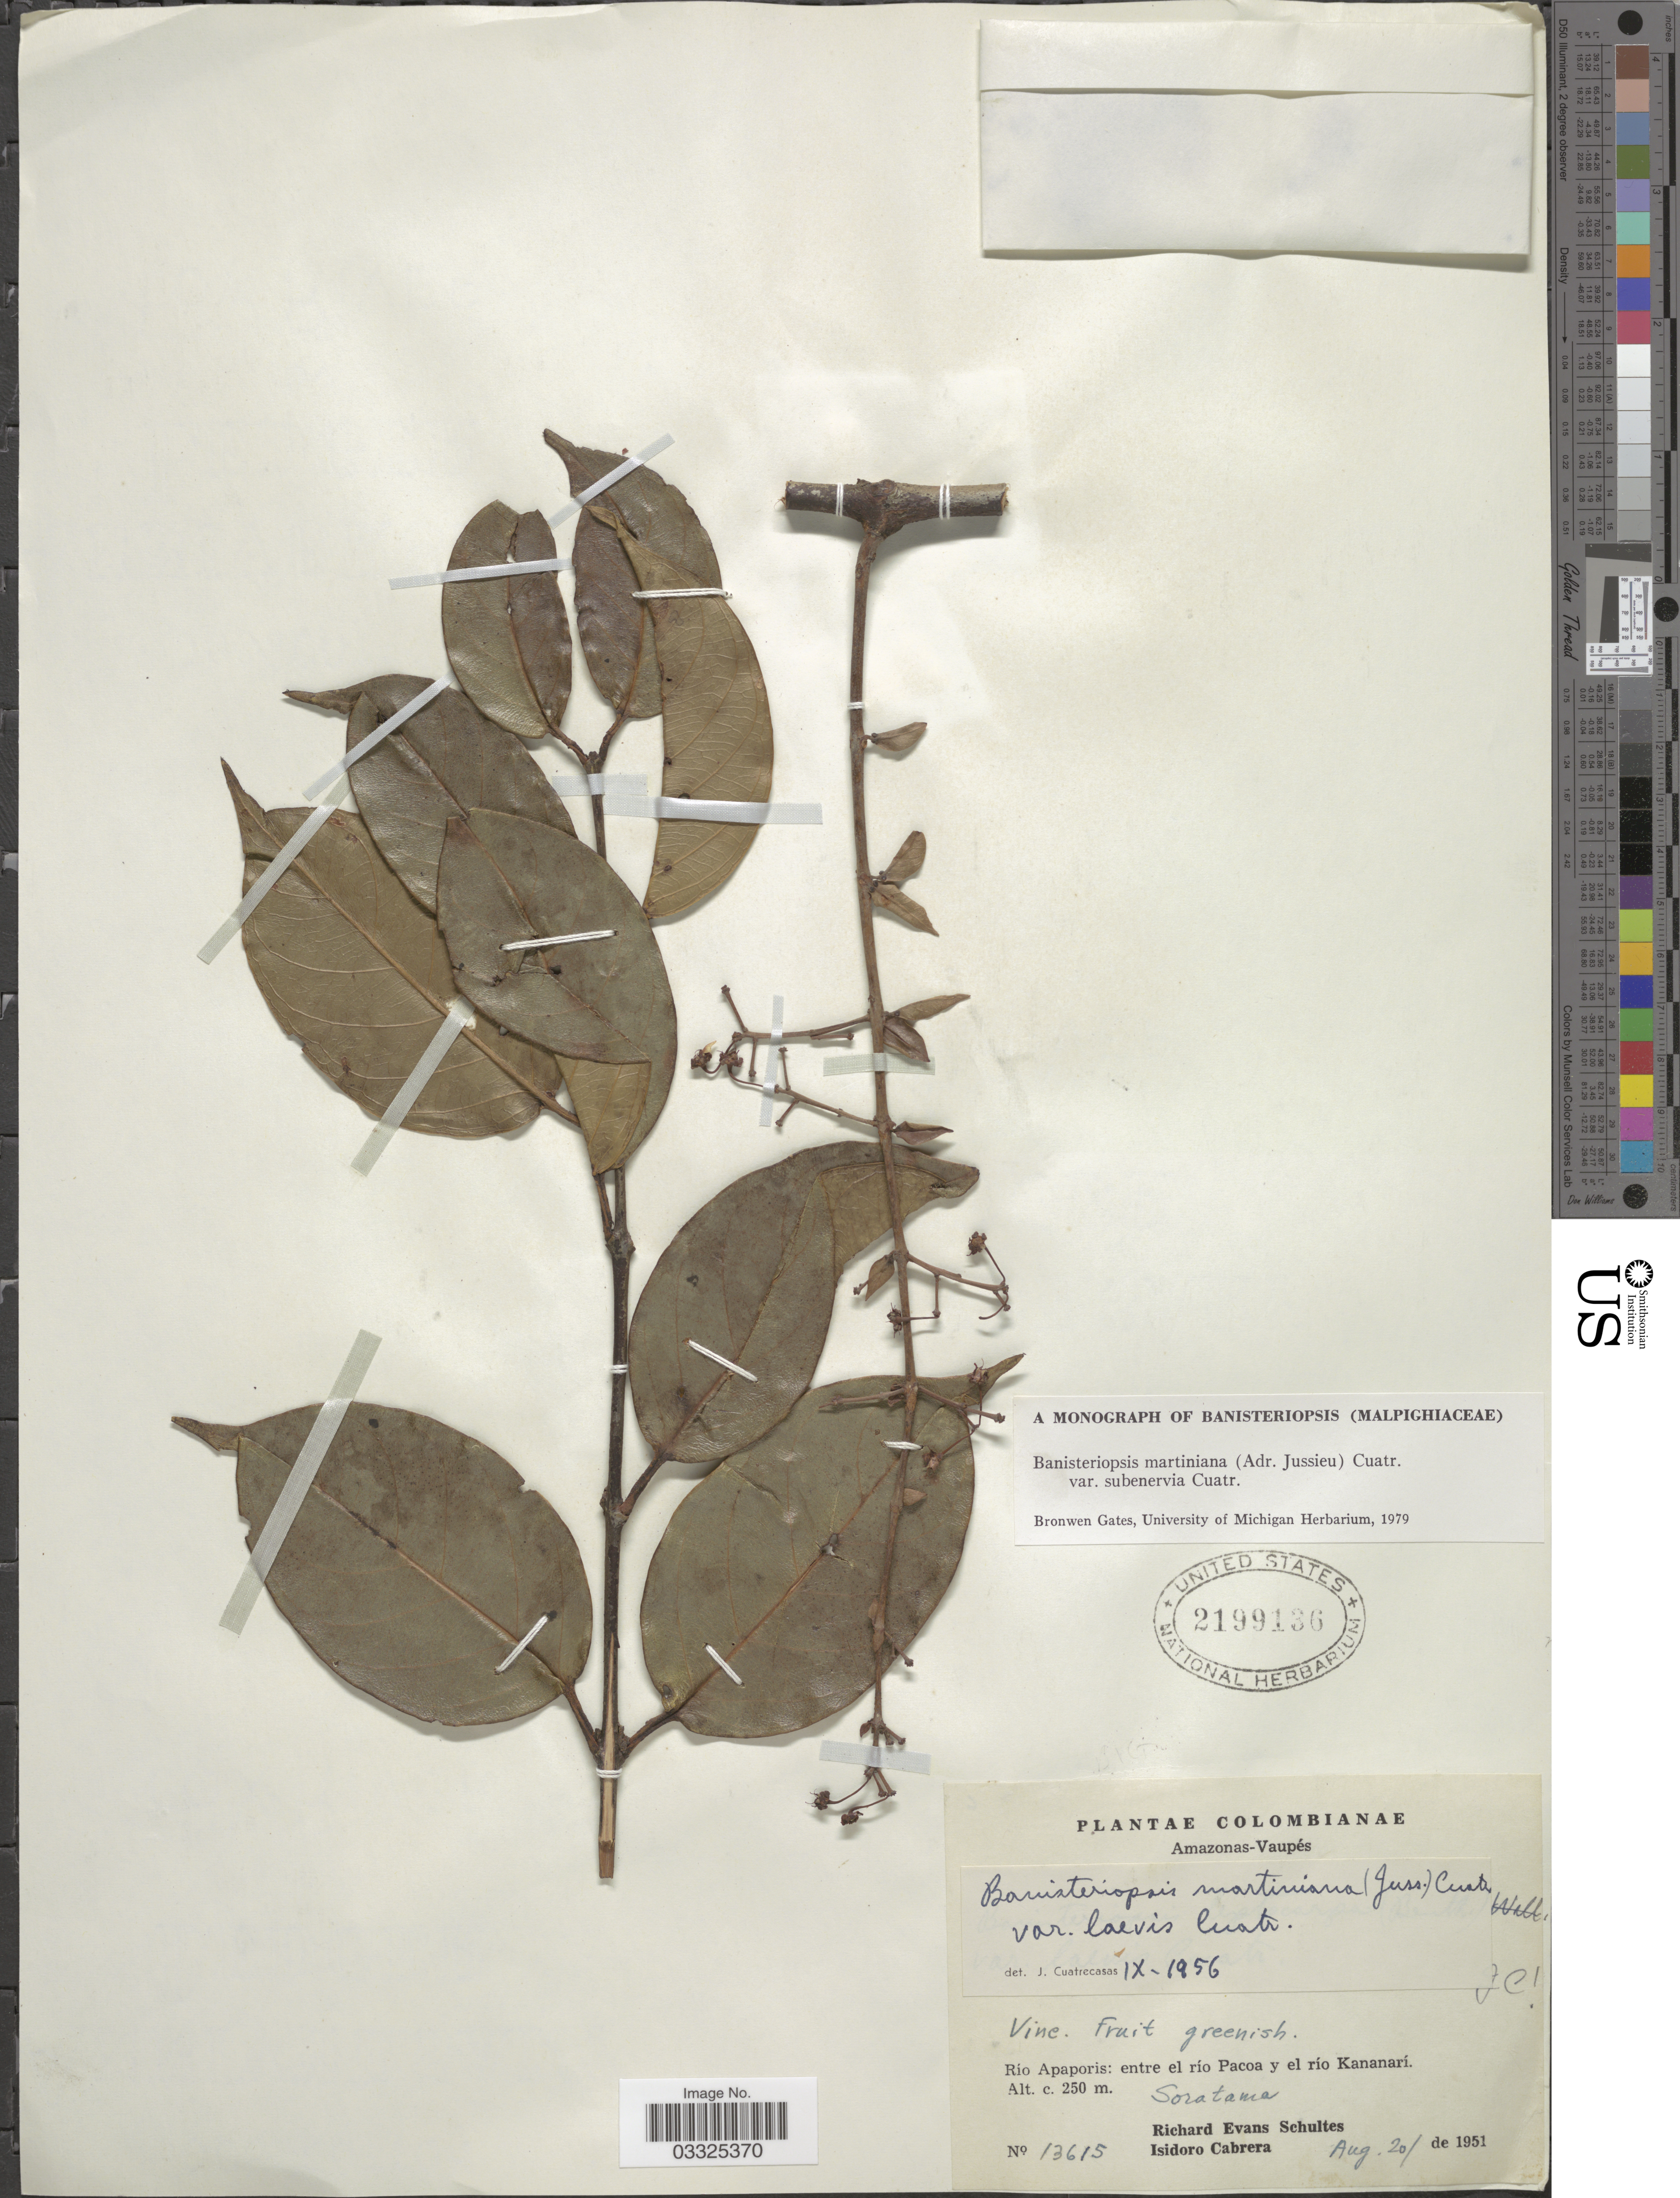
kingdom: Plantae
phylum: Tracheophyta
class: Magnoliopsida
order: Malpighiales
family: Malpighiaceae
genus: Banisteriopsis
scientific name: Banisteriopsis martiniana var. subenervia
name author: Cuatrec.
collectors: R. E. Schultes & I. Cabrera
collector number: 13615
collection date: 1951-08-20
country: Colombia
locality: Amazonas-Vaupés, Río Apaporis: entre el río Pacoa y el río Kananarí, Soratama.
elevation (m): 250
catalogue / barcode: US 2199136